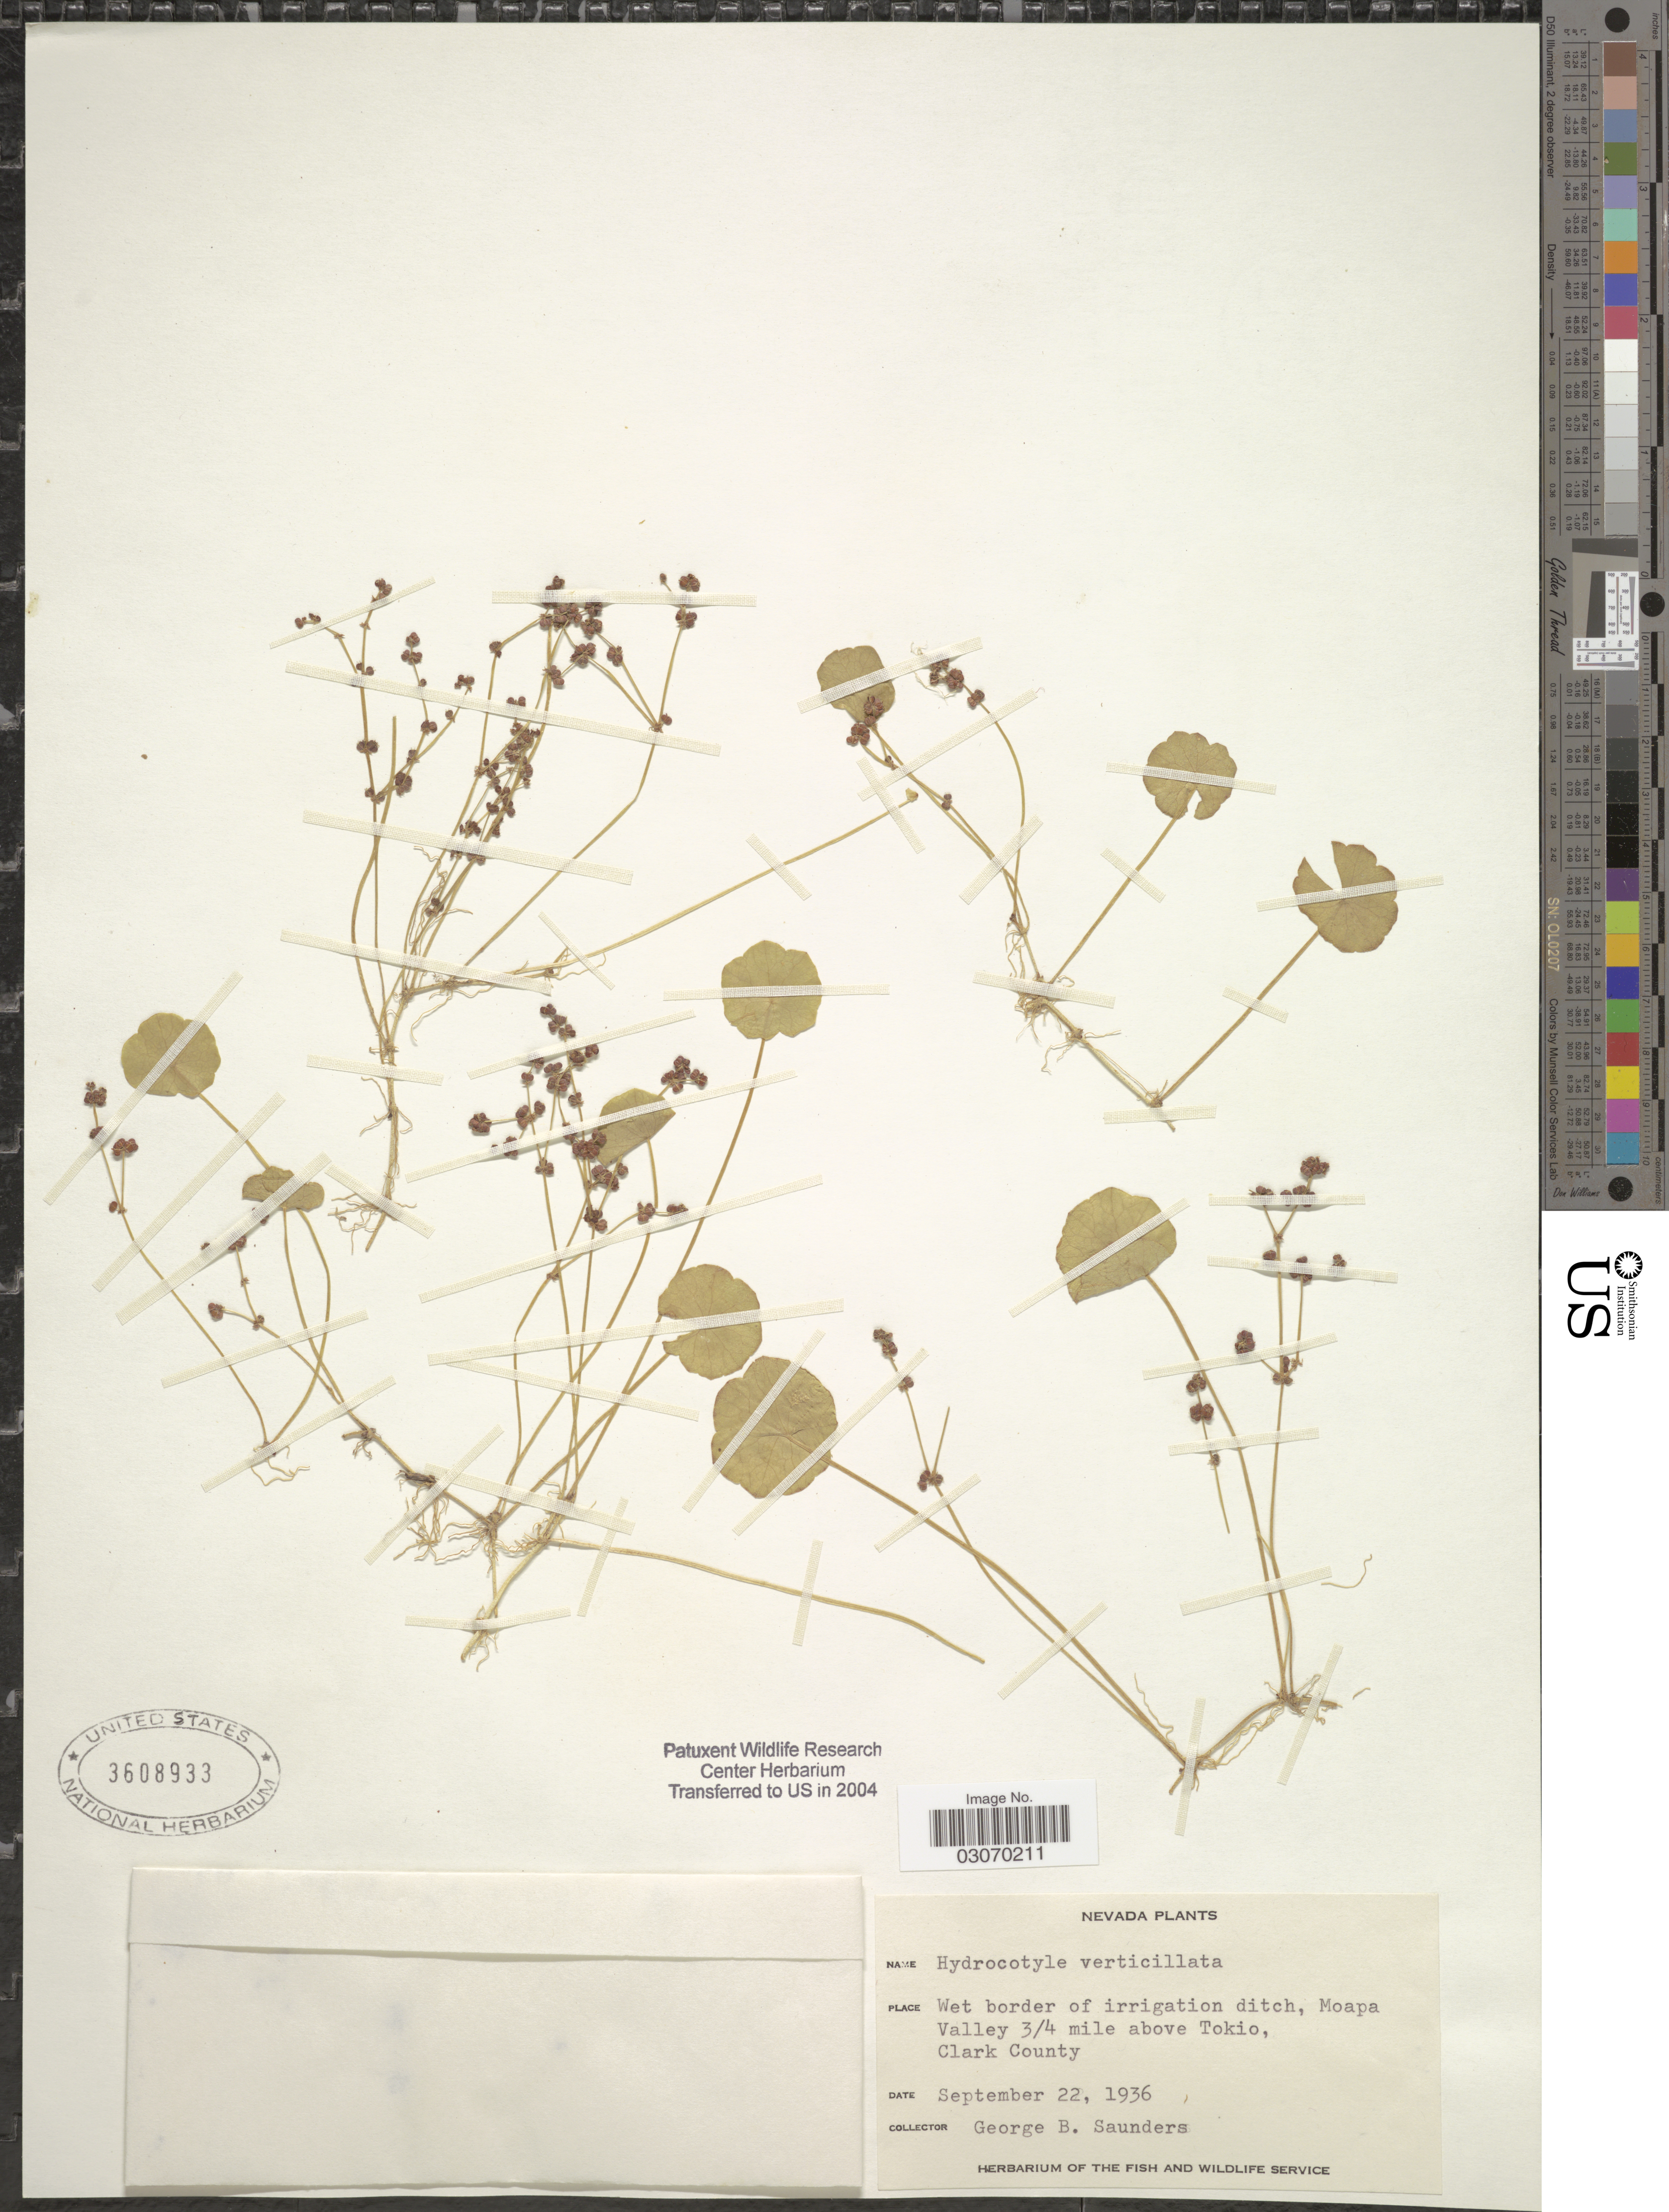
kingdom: Plantae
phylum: Tracheophyta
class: Magnoliopsida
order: Apiales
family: Araliaceae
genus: Hydrocotyle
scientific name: Hydrocotyle verticillata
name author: Thunb.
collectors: G. B. Saunders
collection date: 1936-09-22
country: United States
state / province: Nevada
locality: Wet border of irrigation ditch, Moapa Valley ¾ mile above Tokio, Clark County.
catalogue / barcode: US 3608933